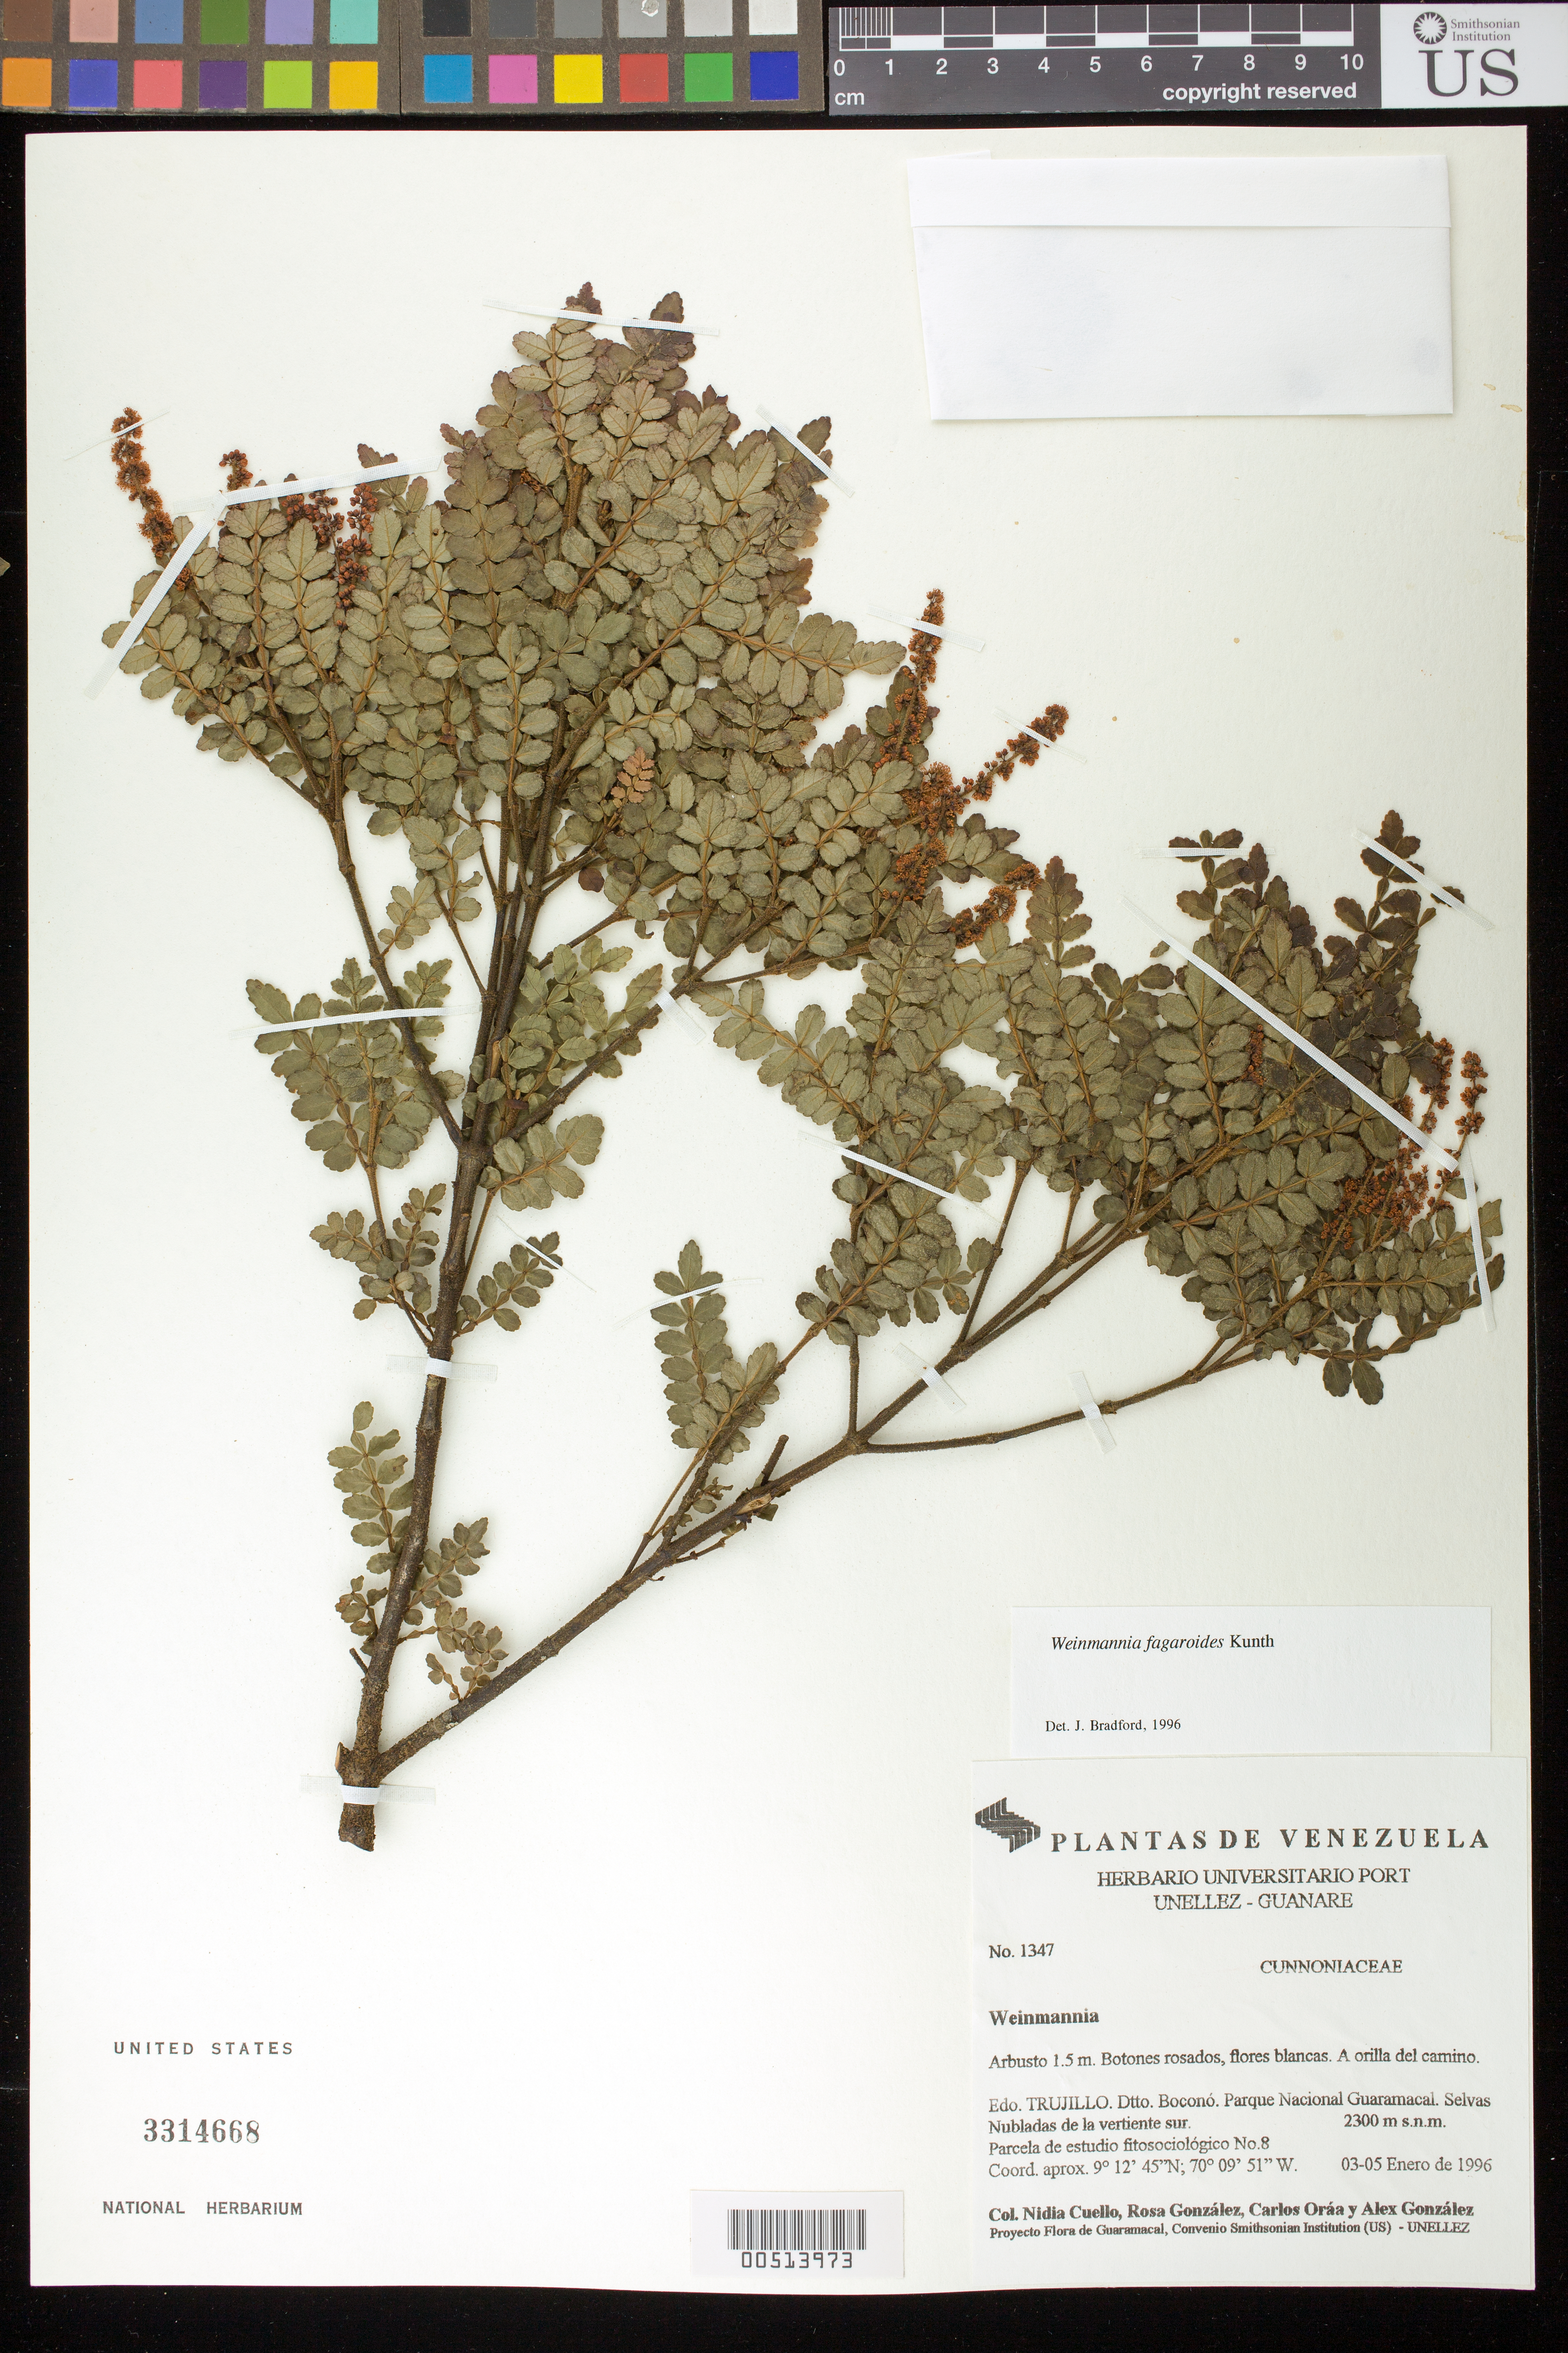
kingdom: Plantae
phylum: Tracheophyta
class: Magnoliopsida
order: Oxalidales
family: Cunoniaceae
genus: Weinmannia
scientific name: Weinmannia fagaroides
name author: Kunth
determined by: Bradford, J. C.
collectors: N. L. Cuello, R. González, C. Oráa & A. Gonzáles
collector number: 1347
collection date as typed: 03 Jan 1996 to 05 Jan 1996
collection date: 1996-01-03/1996-01-05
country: Venezuela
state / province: Trujillo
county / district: Boconó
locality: Parque Nacional Guaramacal, vertiente S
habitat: Selva Nubladas. A orilla del camino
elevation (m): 2300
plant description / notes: K, MO, NY, PORT, US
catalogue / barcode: US 3314668